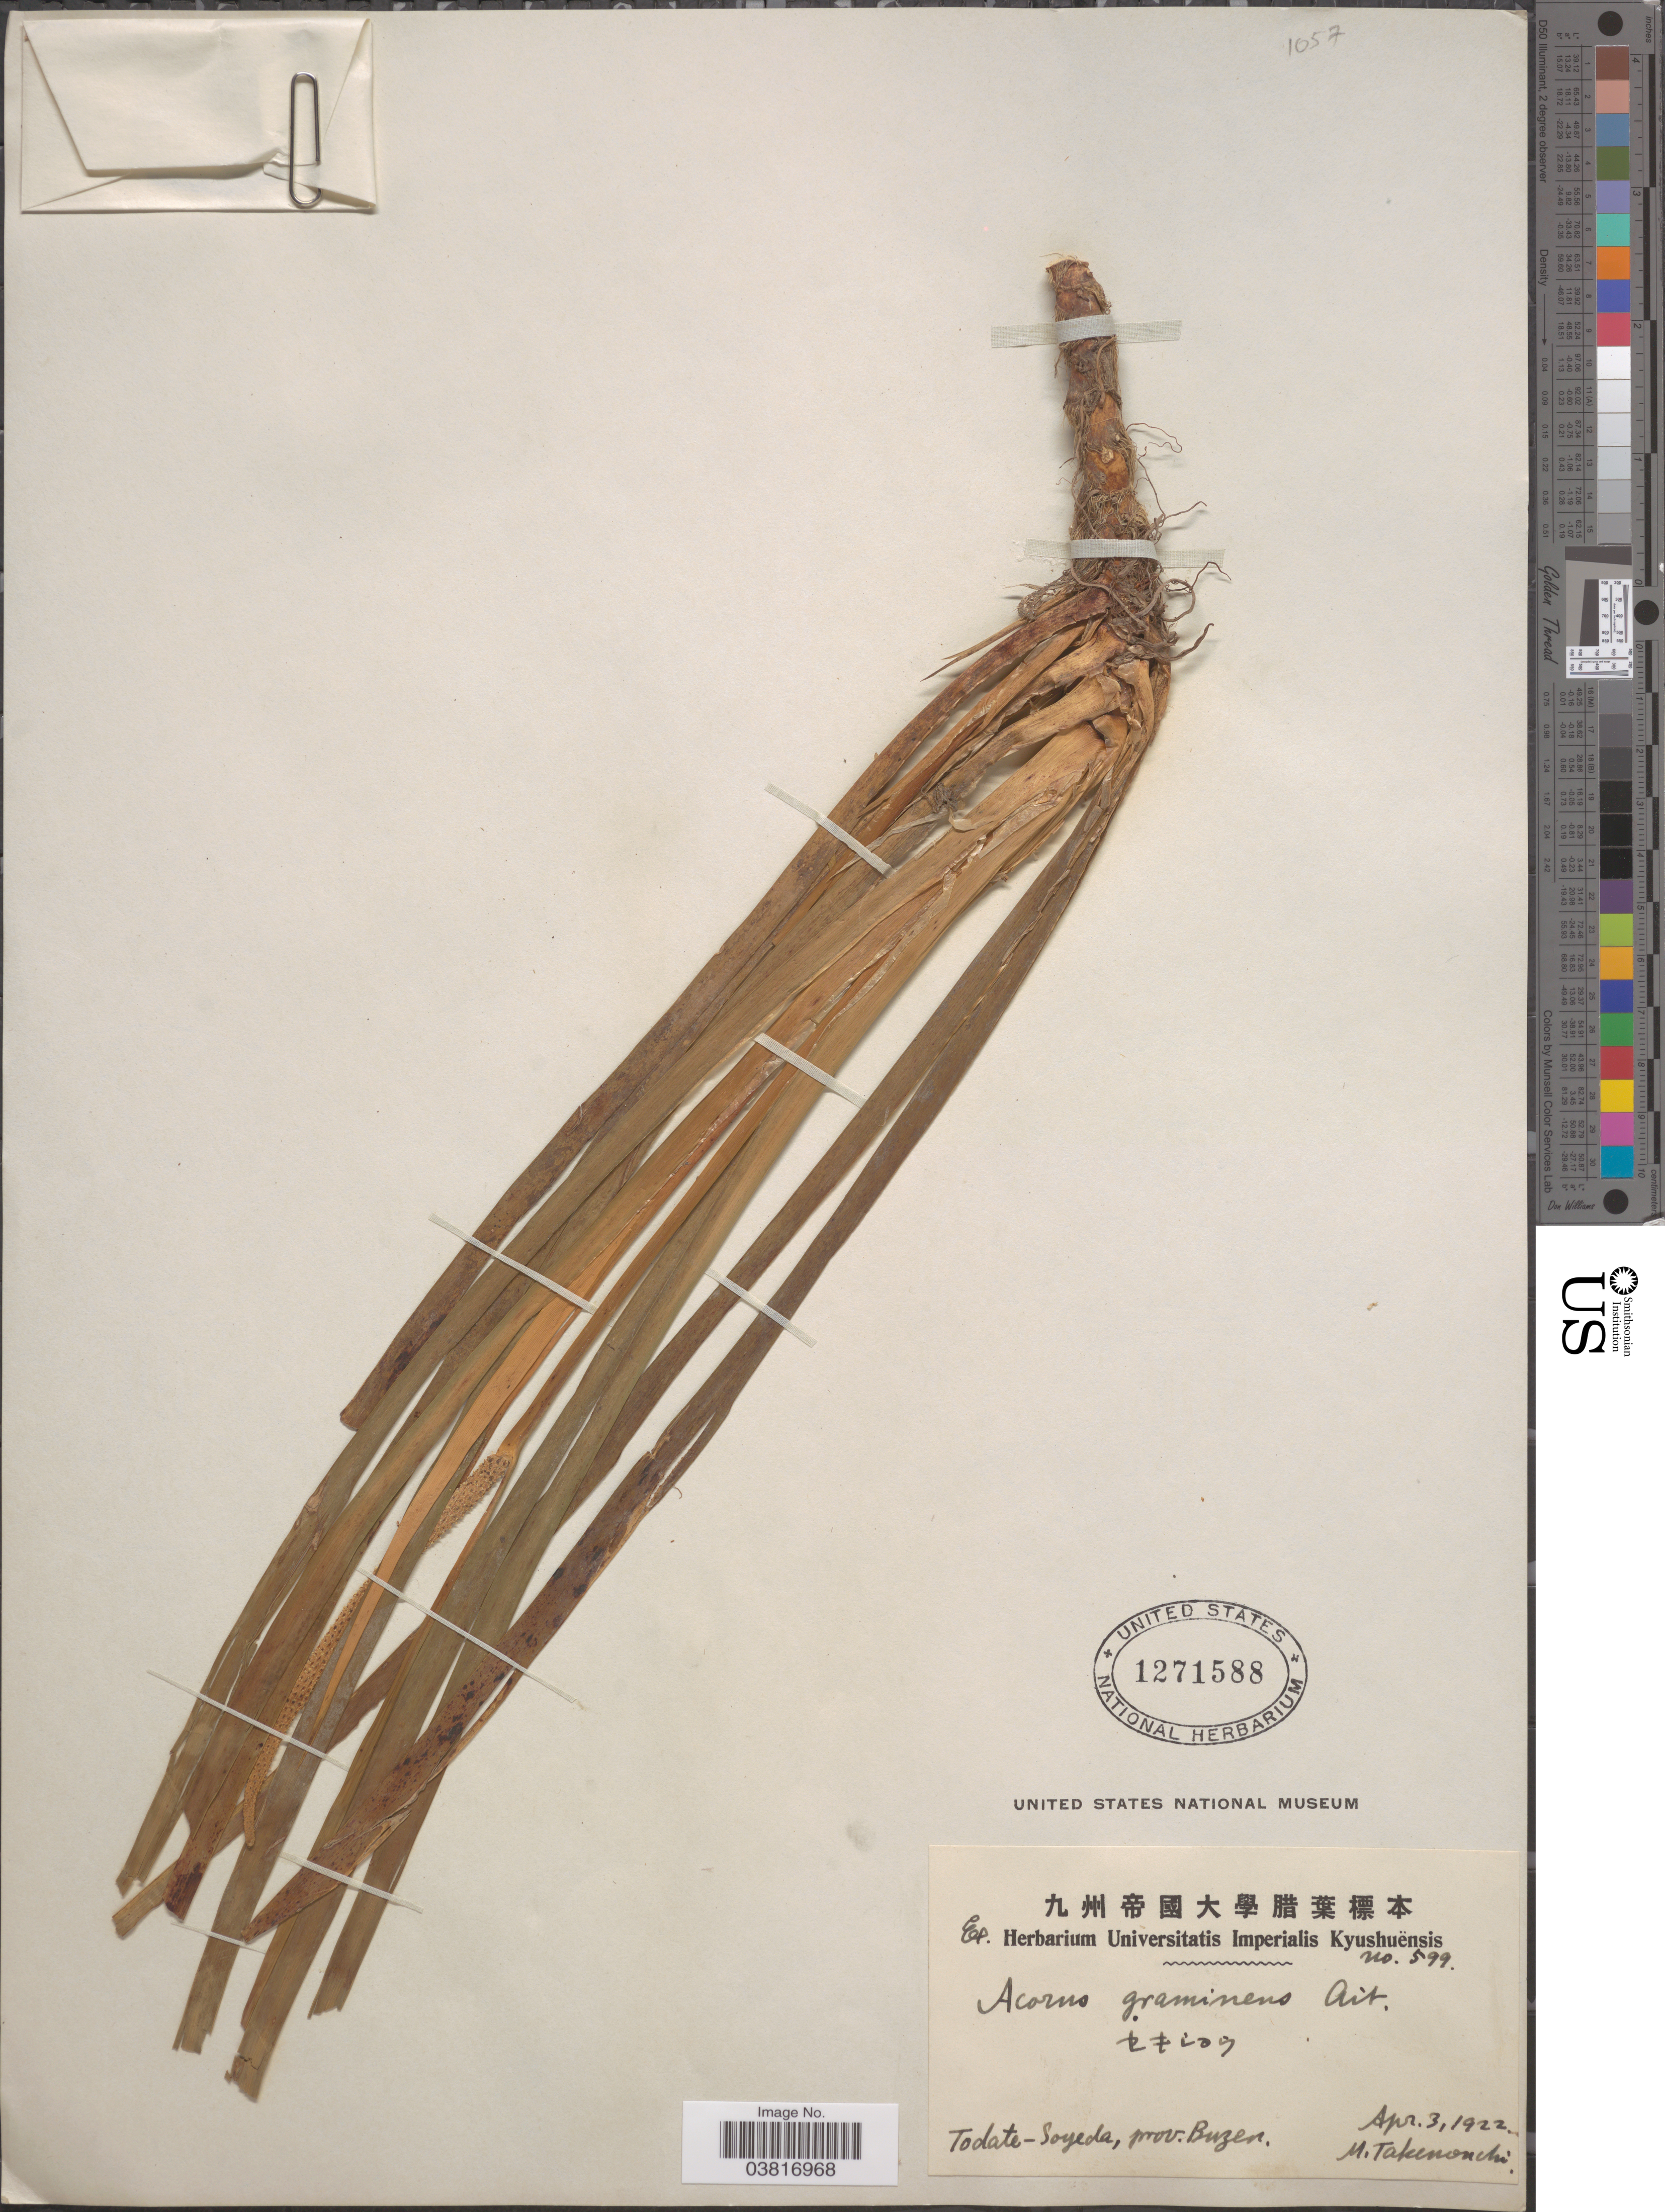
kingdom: Plantae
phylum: Tracheophyta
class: Liliopsida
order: Acorales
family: Acoraceae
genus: Acorus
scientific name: Acorus gramineus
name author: Sol. ex Aiton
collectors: M. Takenonchi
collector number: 599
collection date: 1922-04-03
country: Japan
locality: Todate-Soyeda, prov. Buzen.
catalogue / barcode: US 1271588